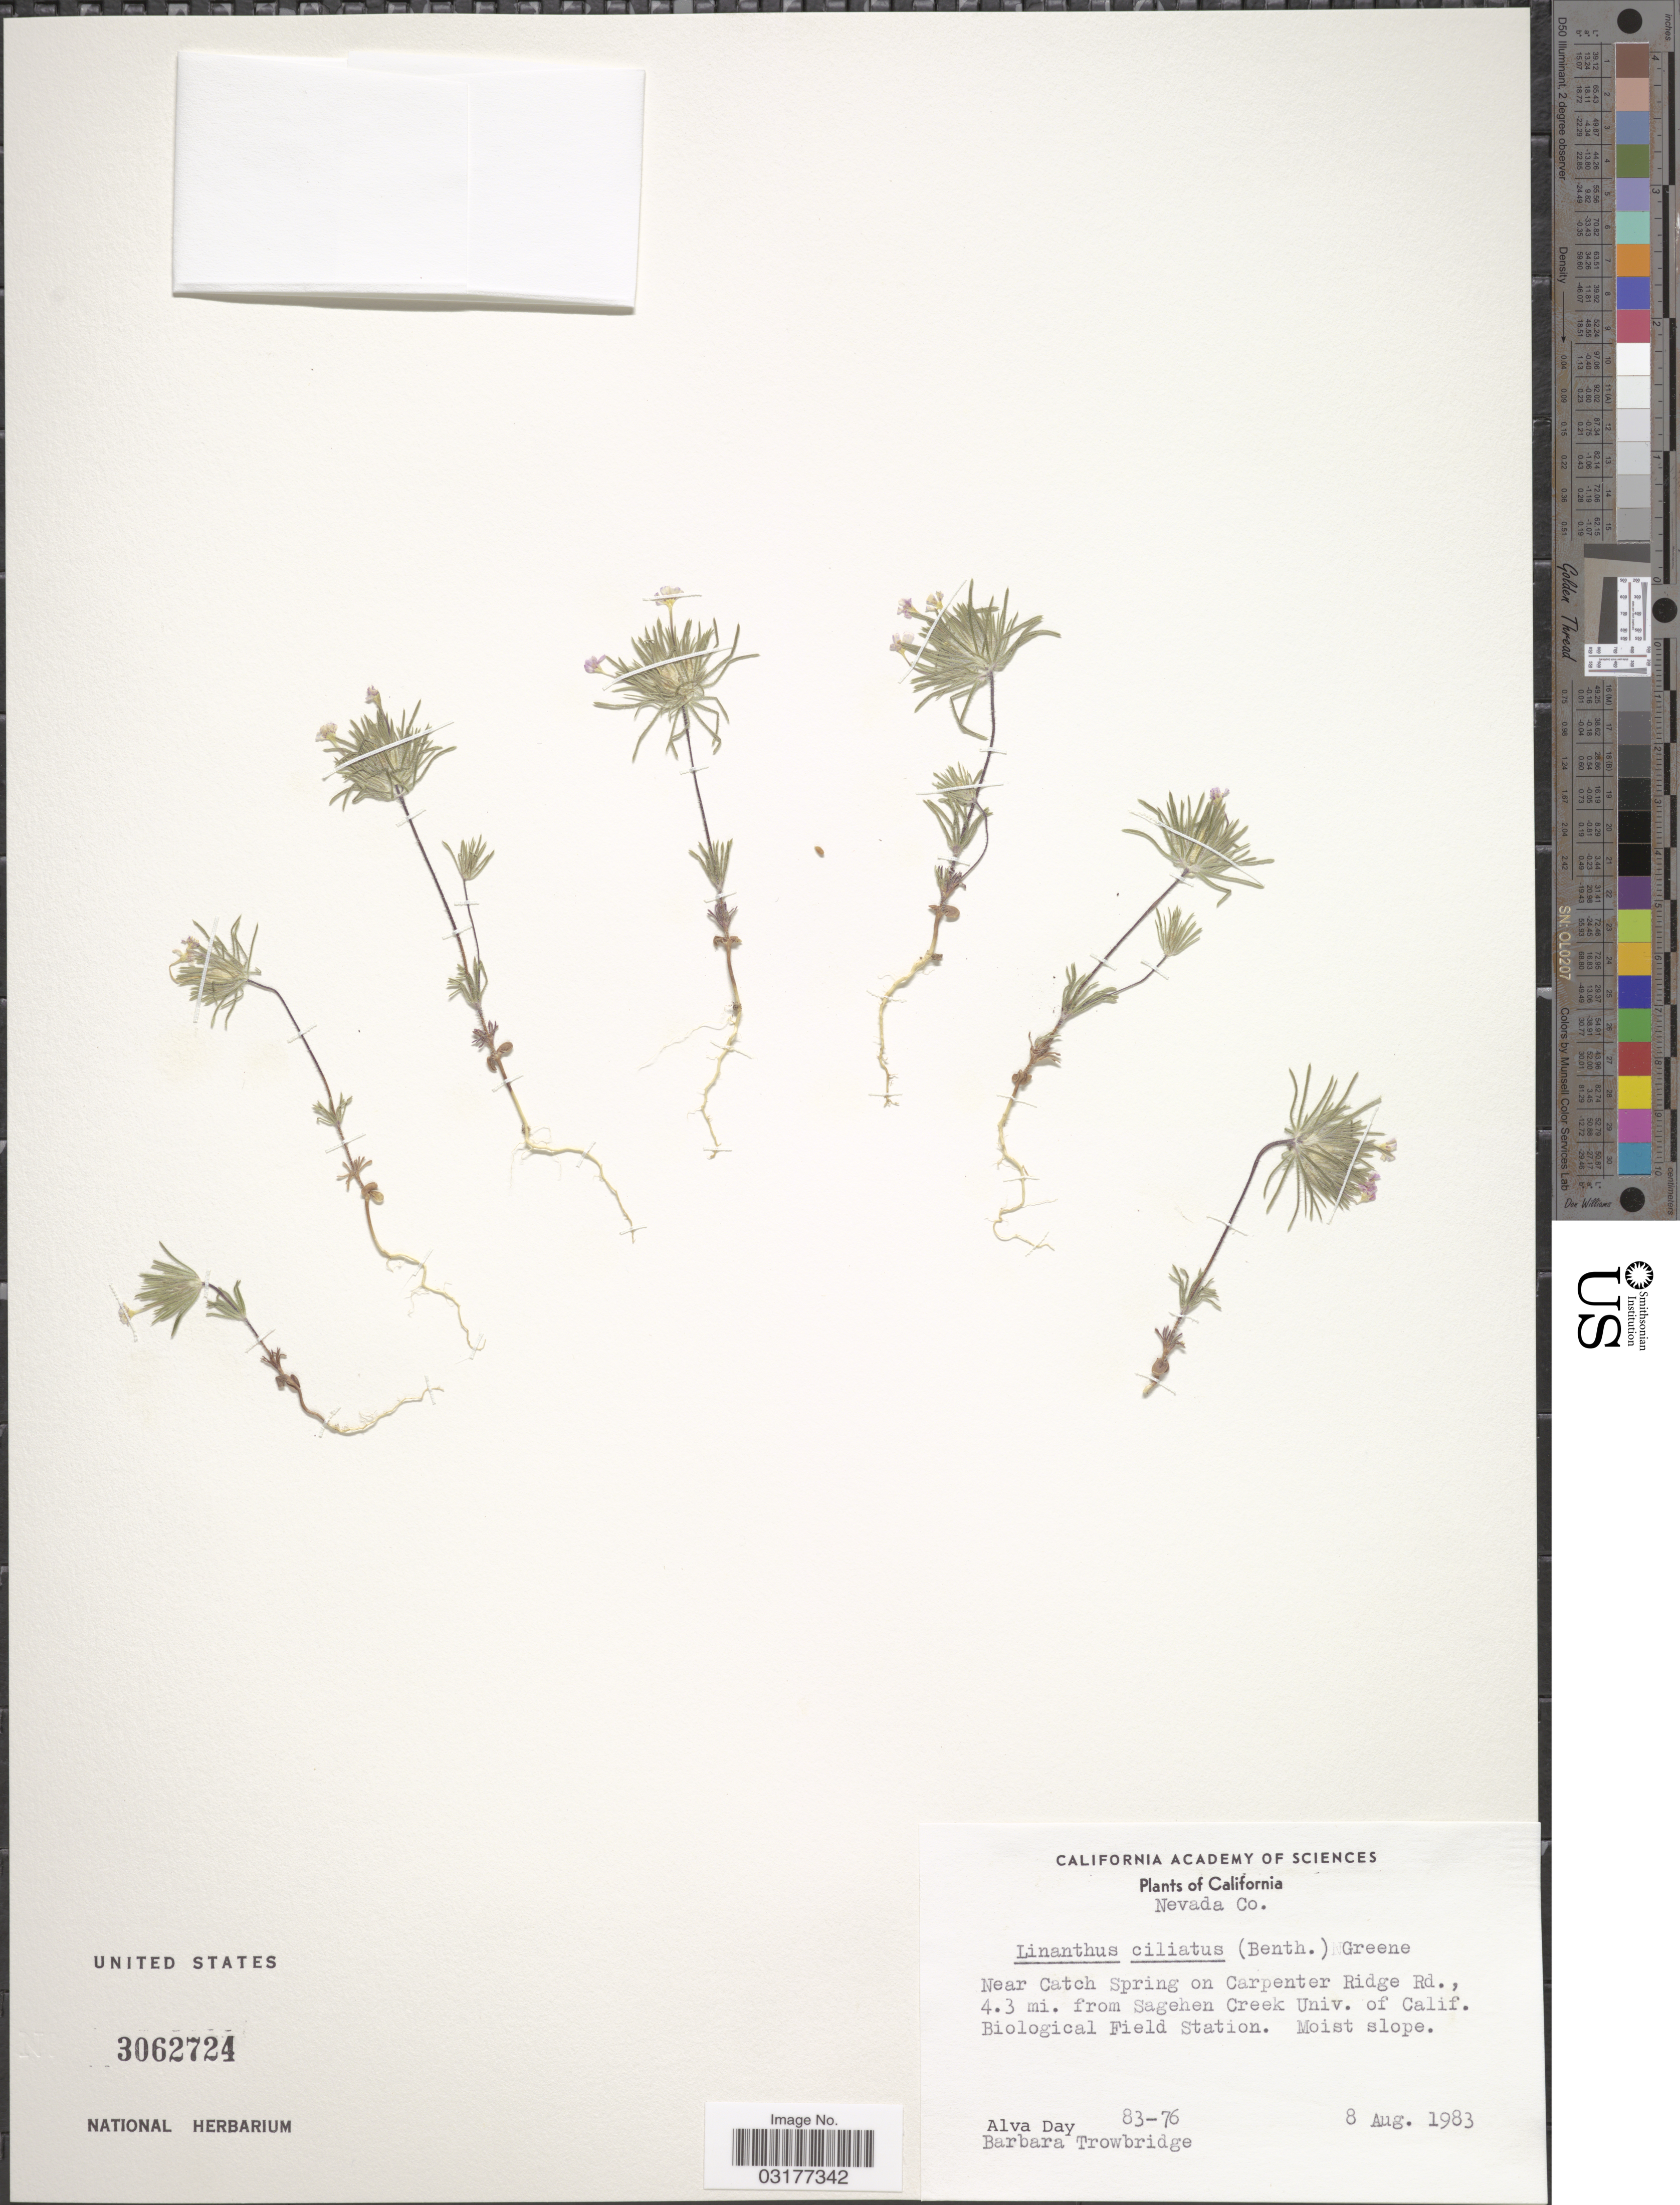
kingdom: Plantae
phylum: Tracheophyta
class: Magnoliopsida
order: Ericales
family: Polemoniaceae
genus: Leptosiphon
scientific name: Leptosiphon ciliatus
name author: (Benth.) Jeps.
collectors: A. G. Day & B. Trowbridge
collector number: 83-76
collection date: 1983-08-08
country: United States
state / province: California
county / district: Nevada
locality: Nevada Co. Near Catch Spring on Carpenter Ridge Rd., 4.3 mi. from Sagehen Creek Univ. of Calif. Biological Field Station.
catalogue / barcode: US 3062724